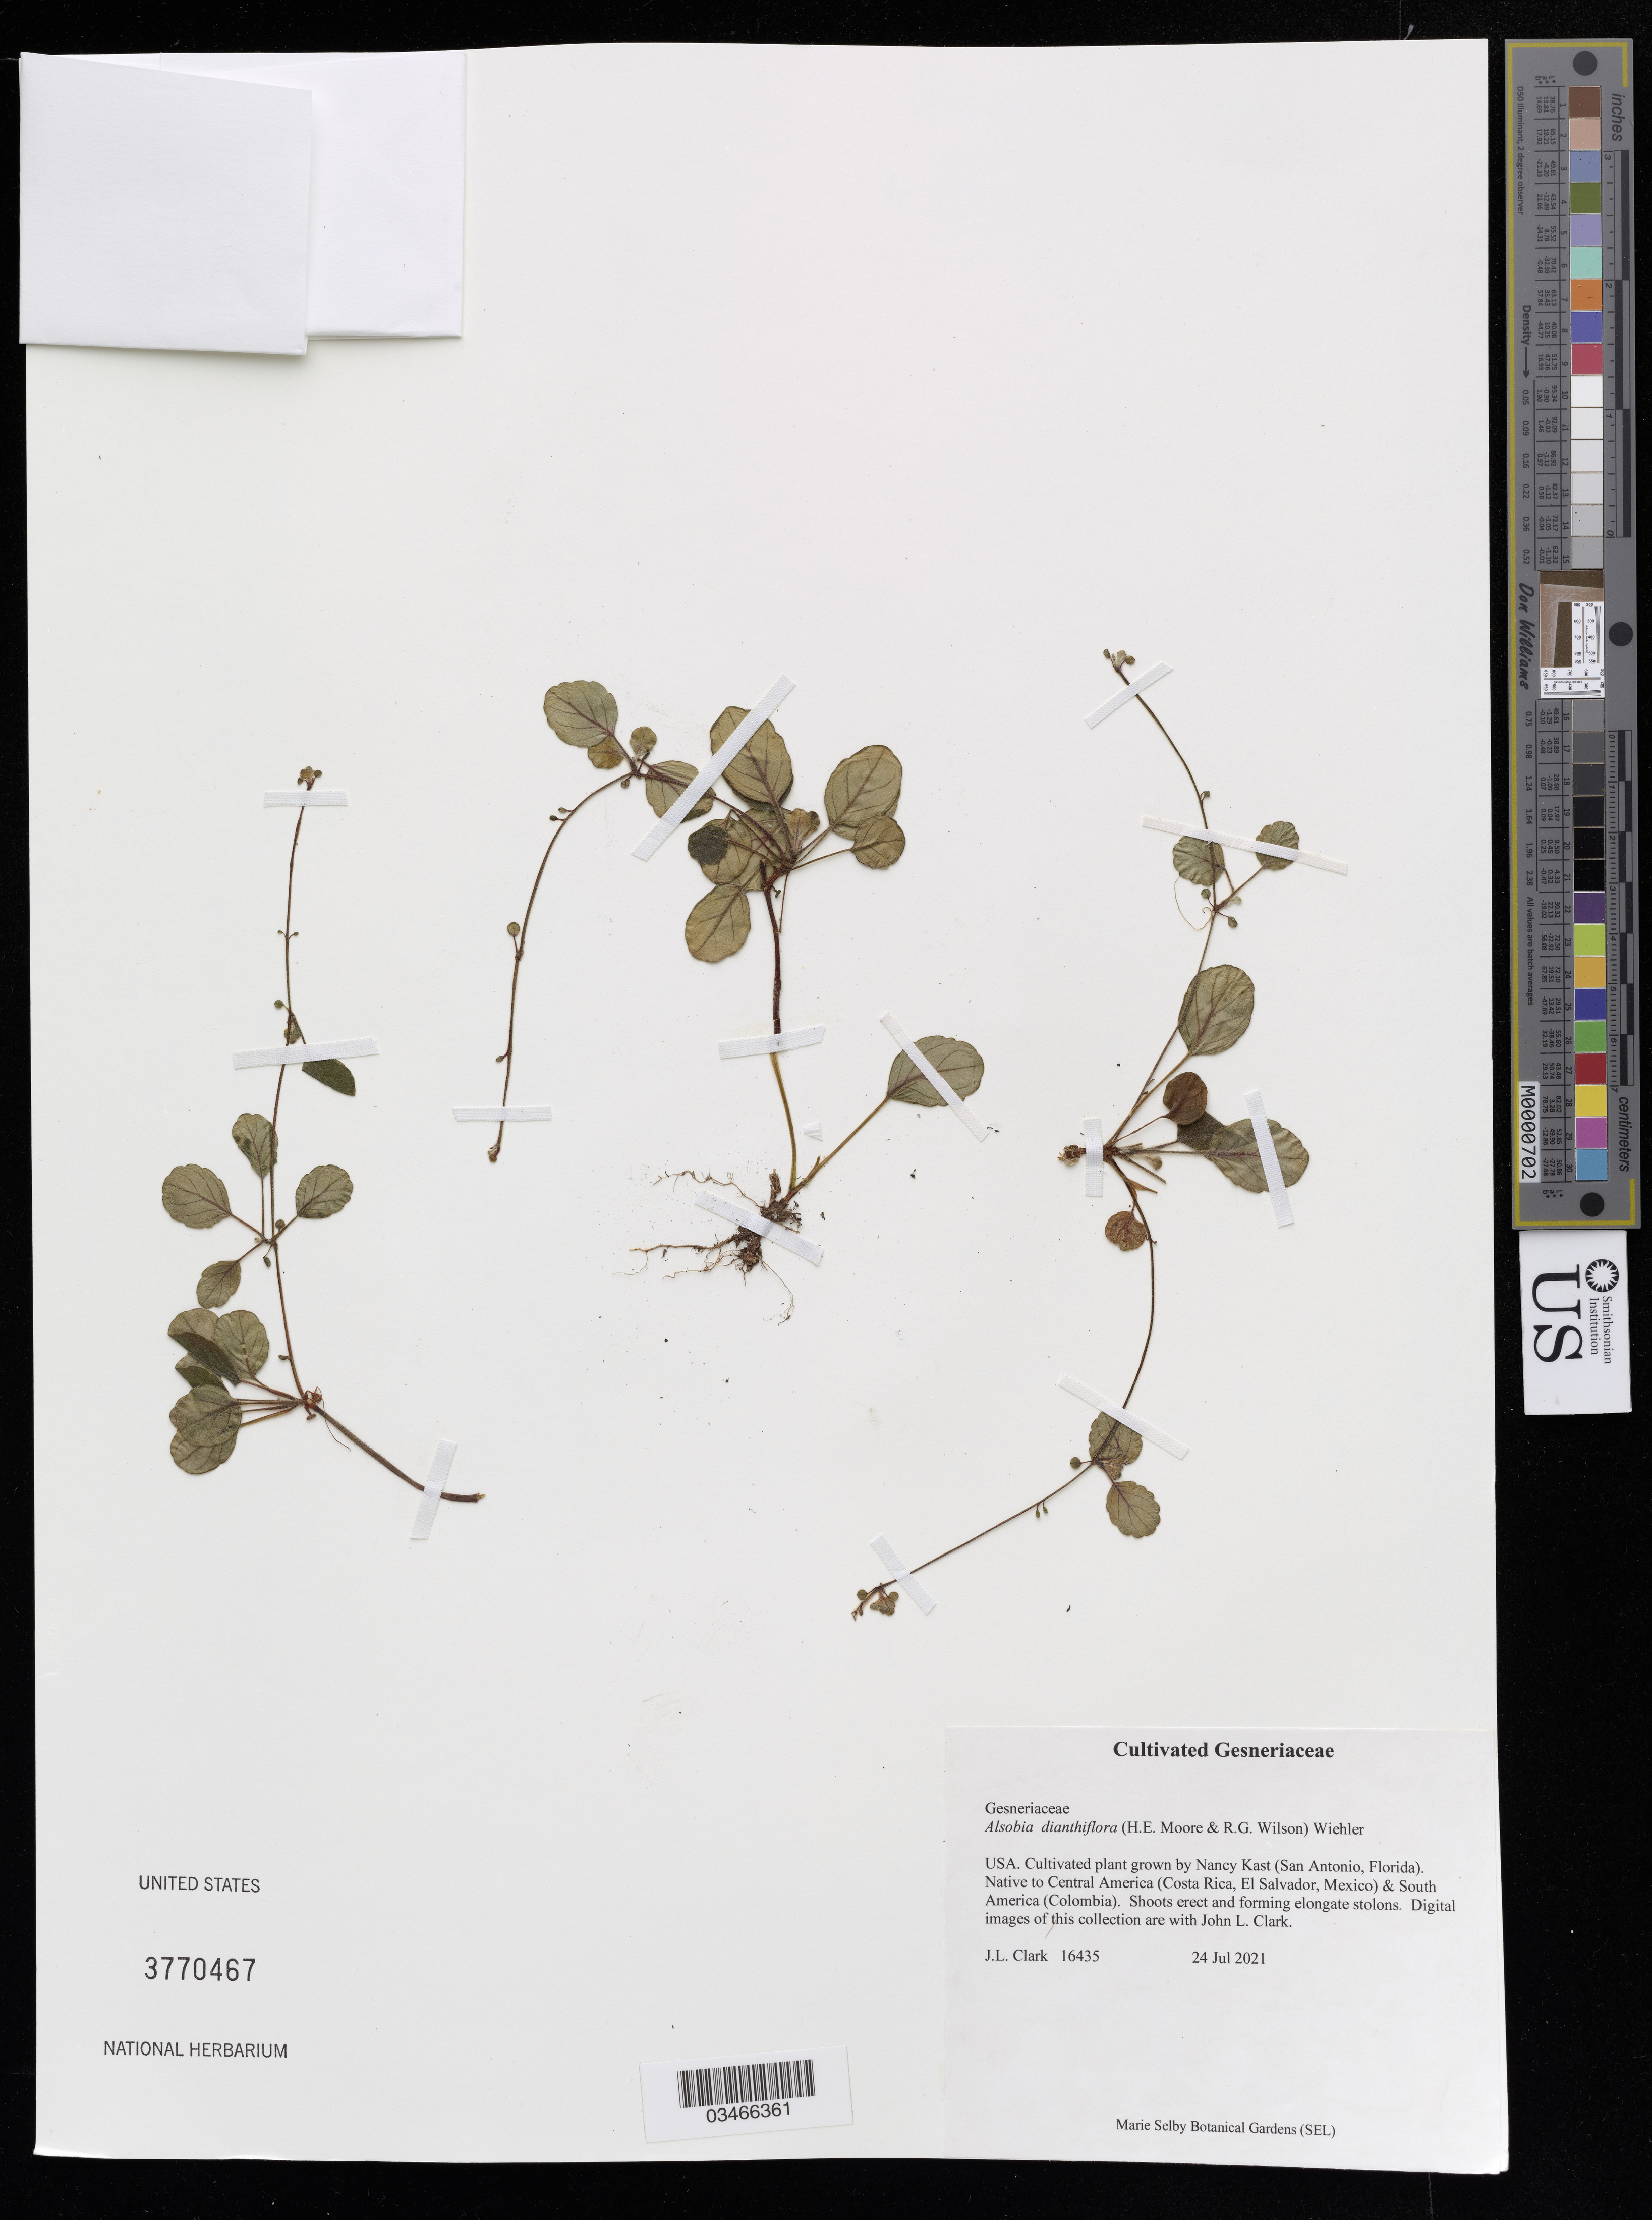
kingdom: Plantae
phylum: Tracheophyta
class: Magnoliopsida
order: Lamiales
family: Gesneriaceae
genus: Alsobia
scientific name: Alsobia dianthiflora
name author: (H.E. Moore & R.G. Wilson) Wiehler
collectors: J. Clark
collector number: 16435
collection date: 2021-07-24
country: United States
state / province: Florida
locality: Grown by Nancy Kast (San Antonio).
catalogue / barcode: US 3770467